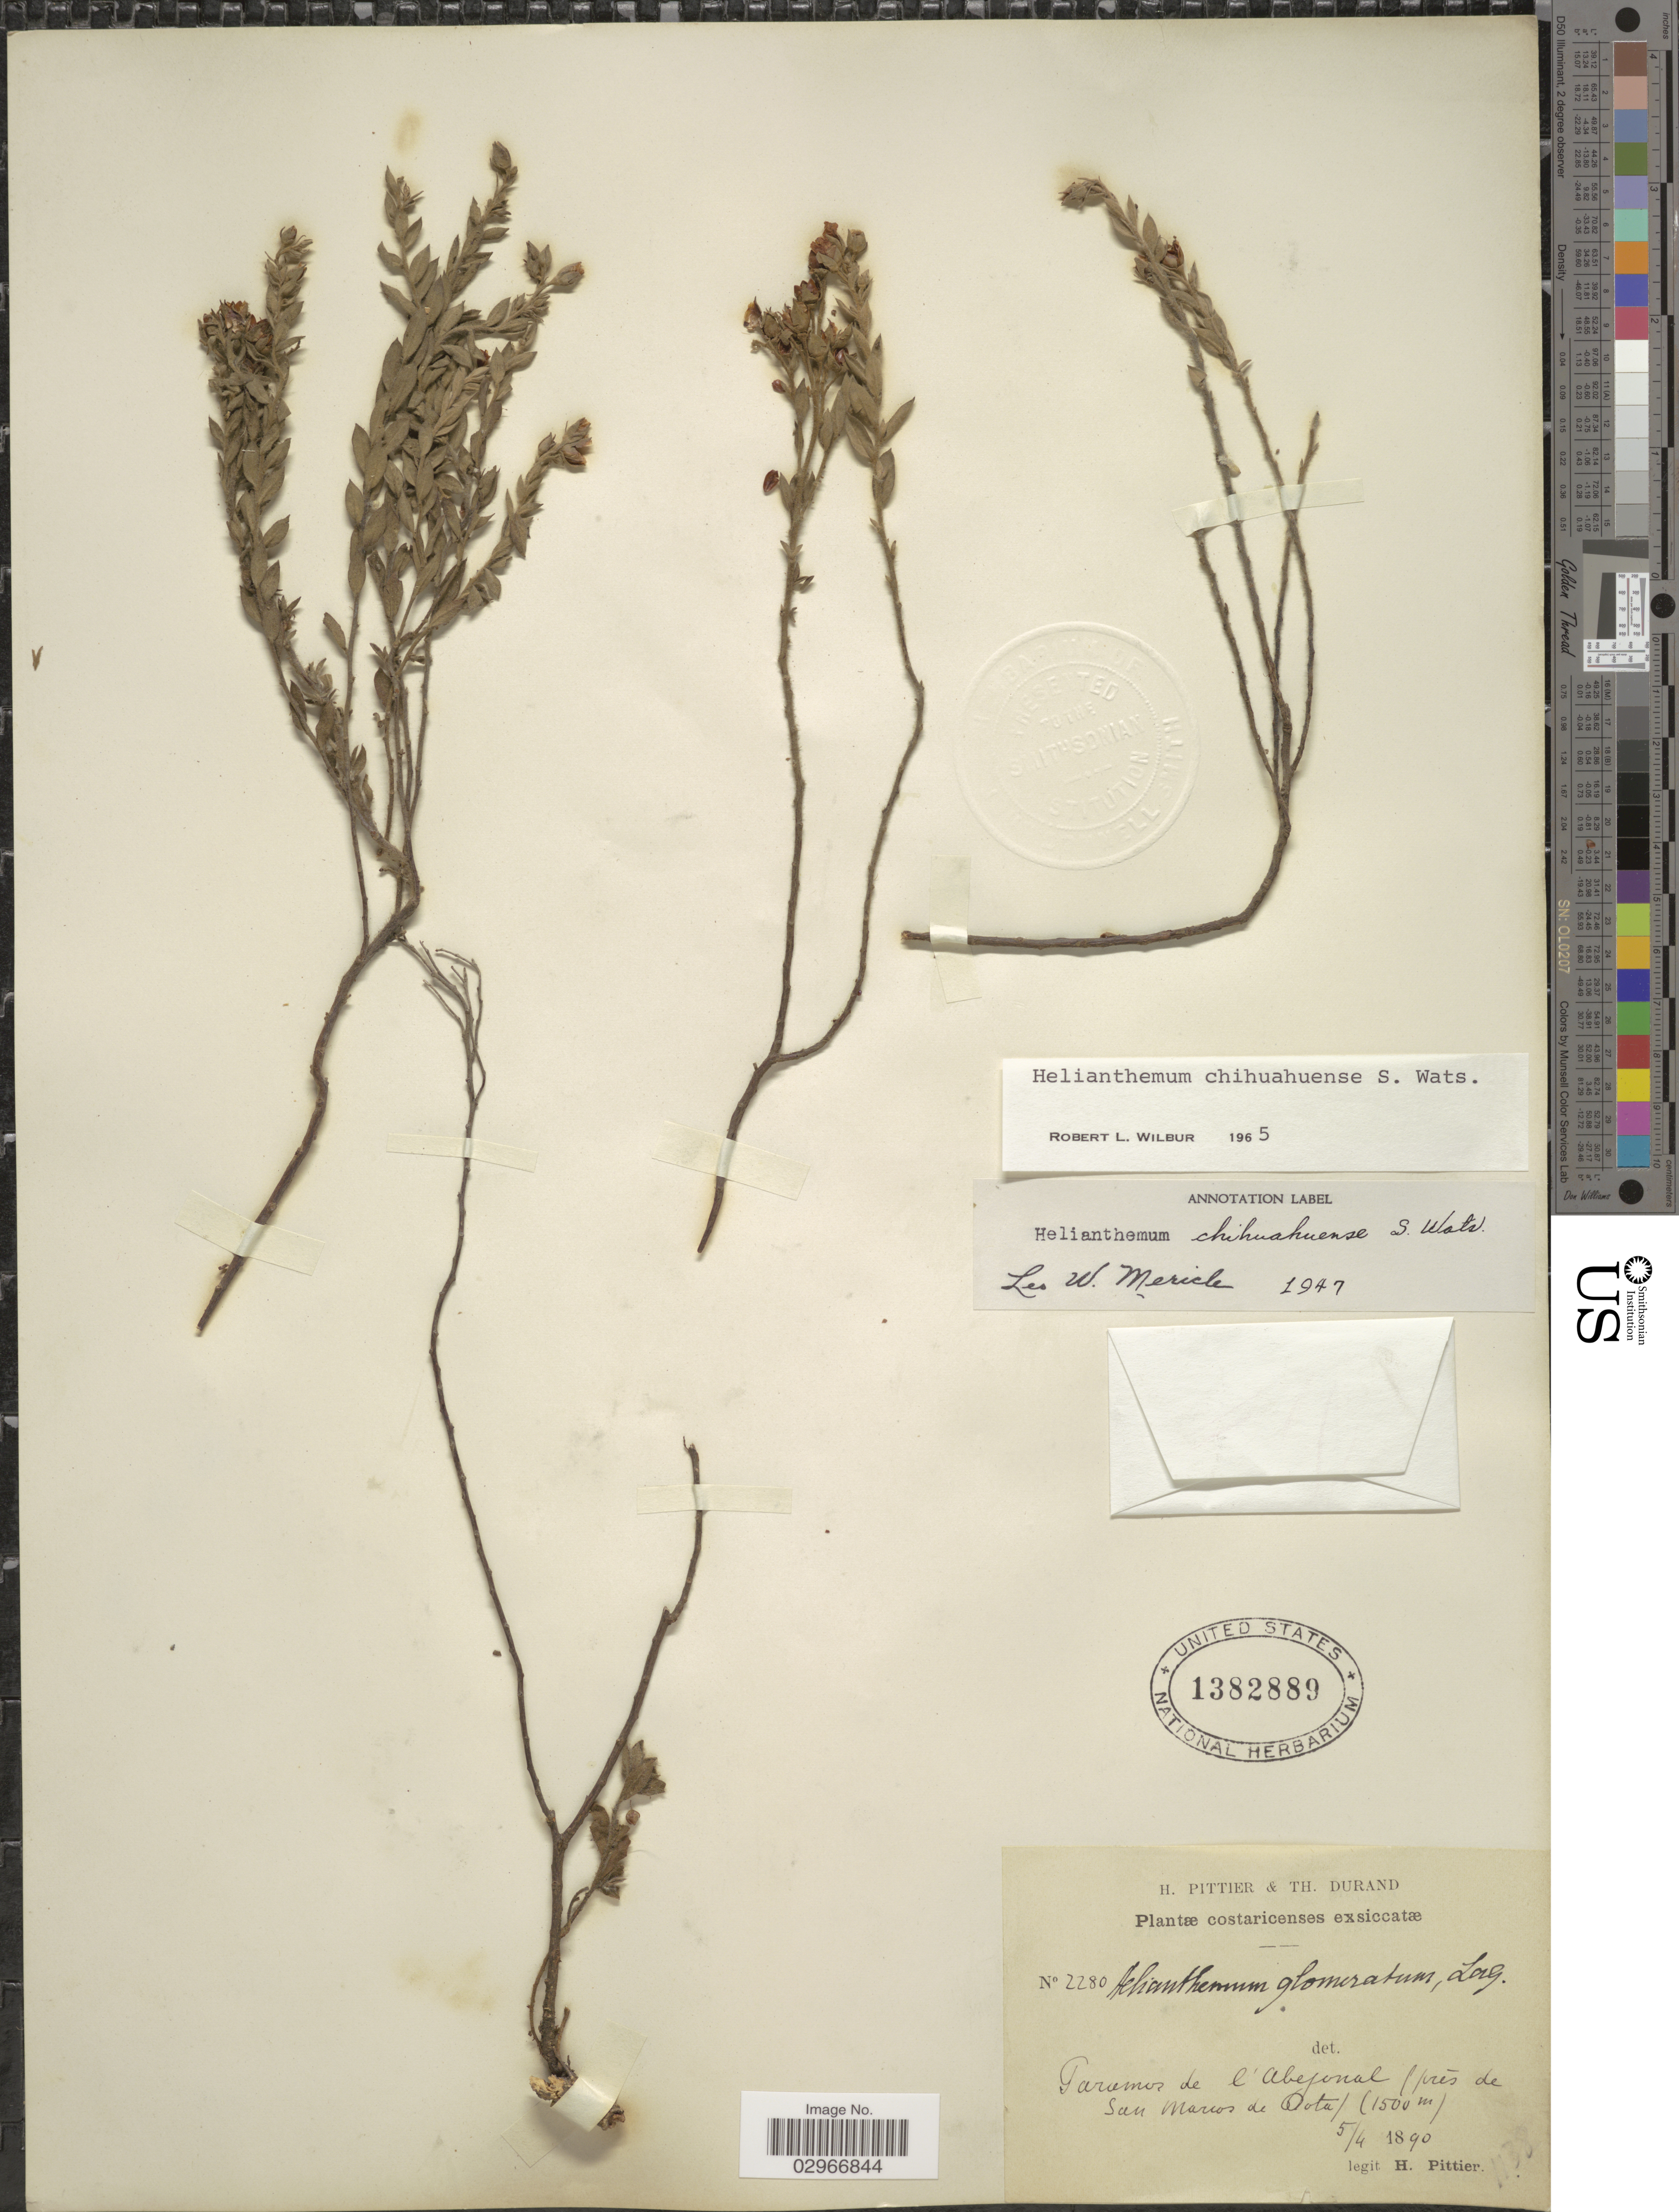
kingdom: Plantae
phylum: Tracheophyta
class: Magnoliopsida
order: Malvales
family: Cistaceae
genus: Helianthemum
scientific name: Helianthemum chihuahuense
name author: S. Watson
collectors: H. F. Pittier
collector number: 2280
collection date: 1890-04-05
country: Costa Rica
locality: Paramos de l'Abejonal (près de San Marcos de Dota).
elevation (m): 1500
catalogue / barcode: US 1382889